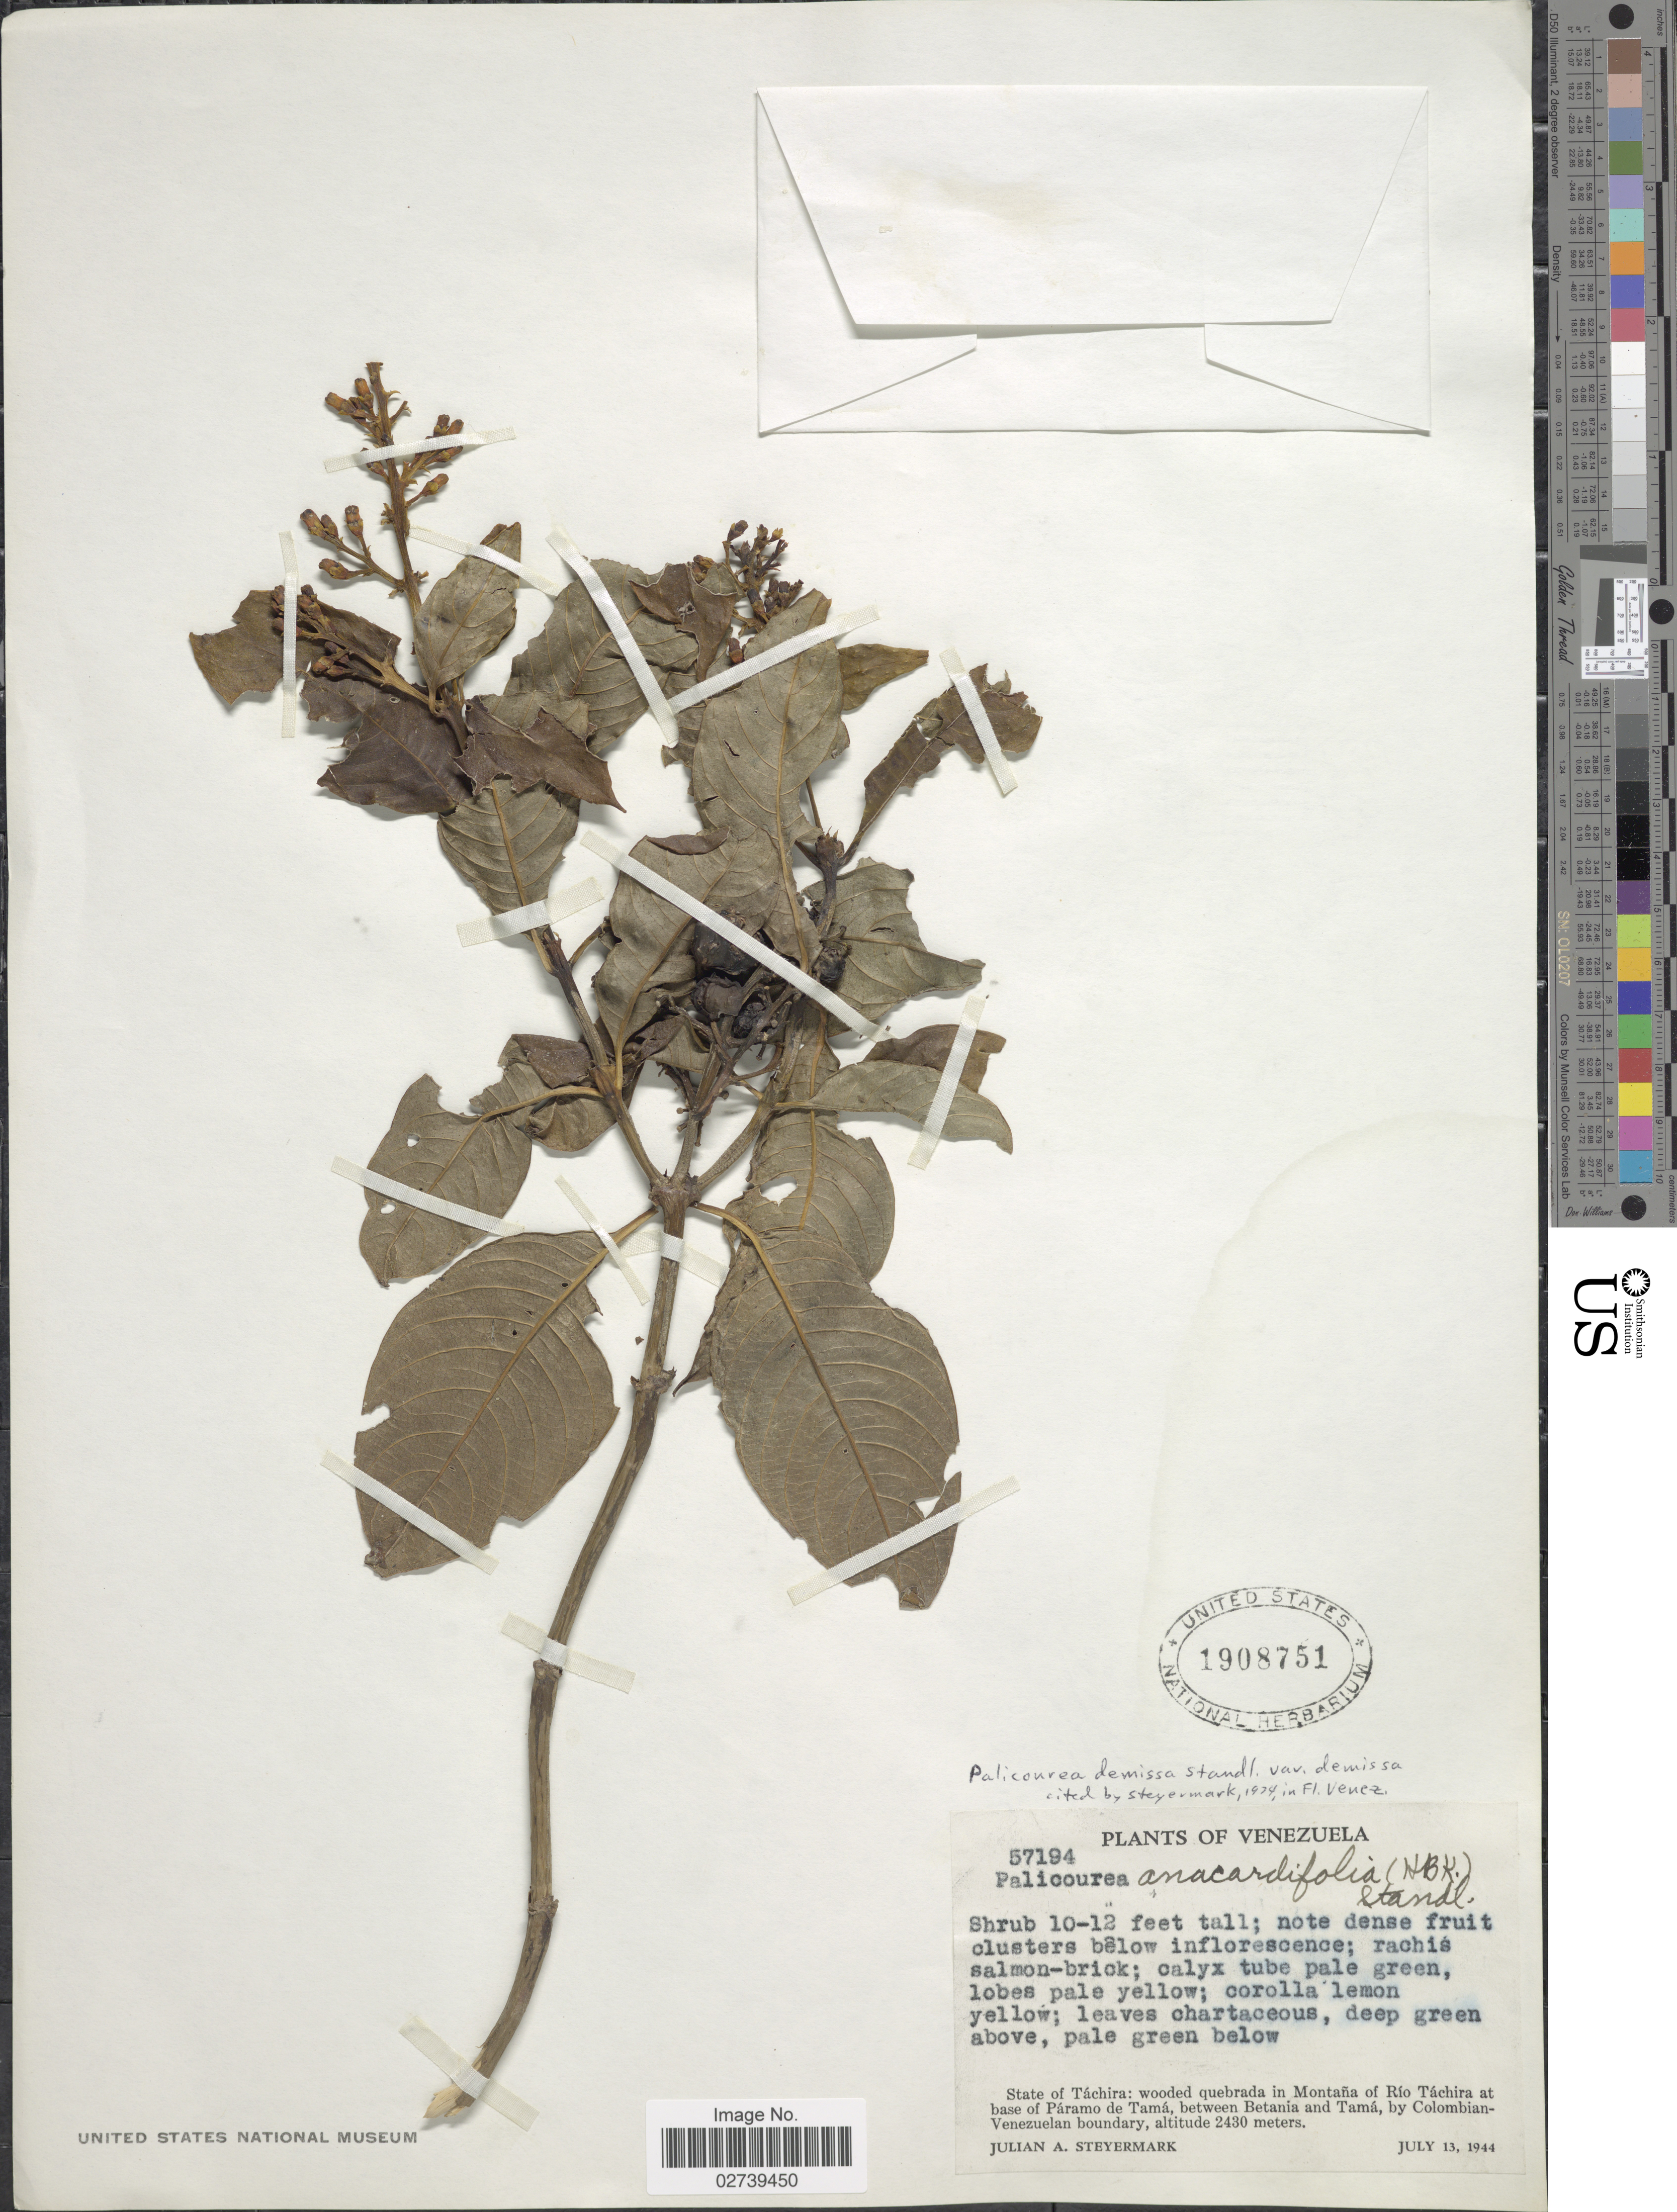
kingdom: Plantae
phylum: Tracheophyta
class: Magnoliopsida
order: Gentianales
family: Rubiaceae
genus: Palicourea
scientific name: Palicourea demissa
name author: Standl.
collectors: J. Steyermark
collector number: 57194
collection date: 1944-07-13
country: Venezuela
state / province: Tachira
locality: Wooded quebrada in Montana of Rio Tachira at base of Paramo de Tama, between Betania and Tama, by Colombian-Venzuelan boundary.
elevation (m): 2430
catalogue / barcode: US 1908751